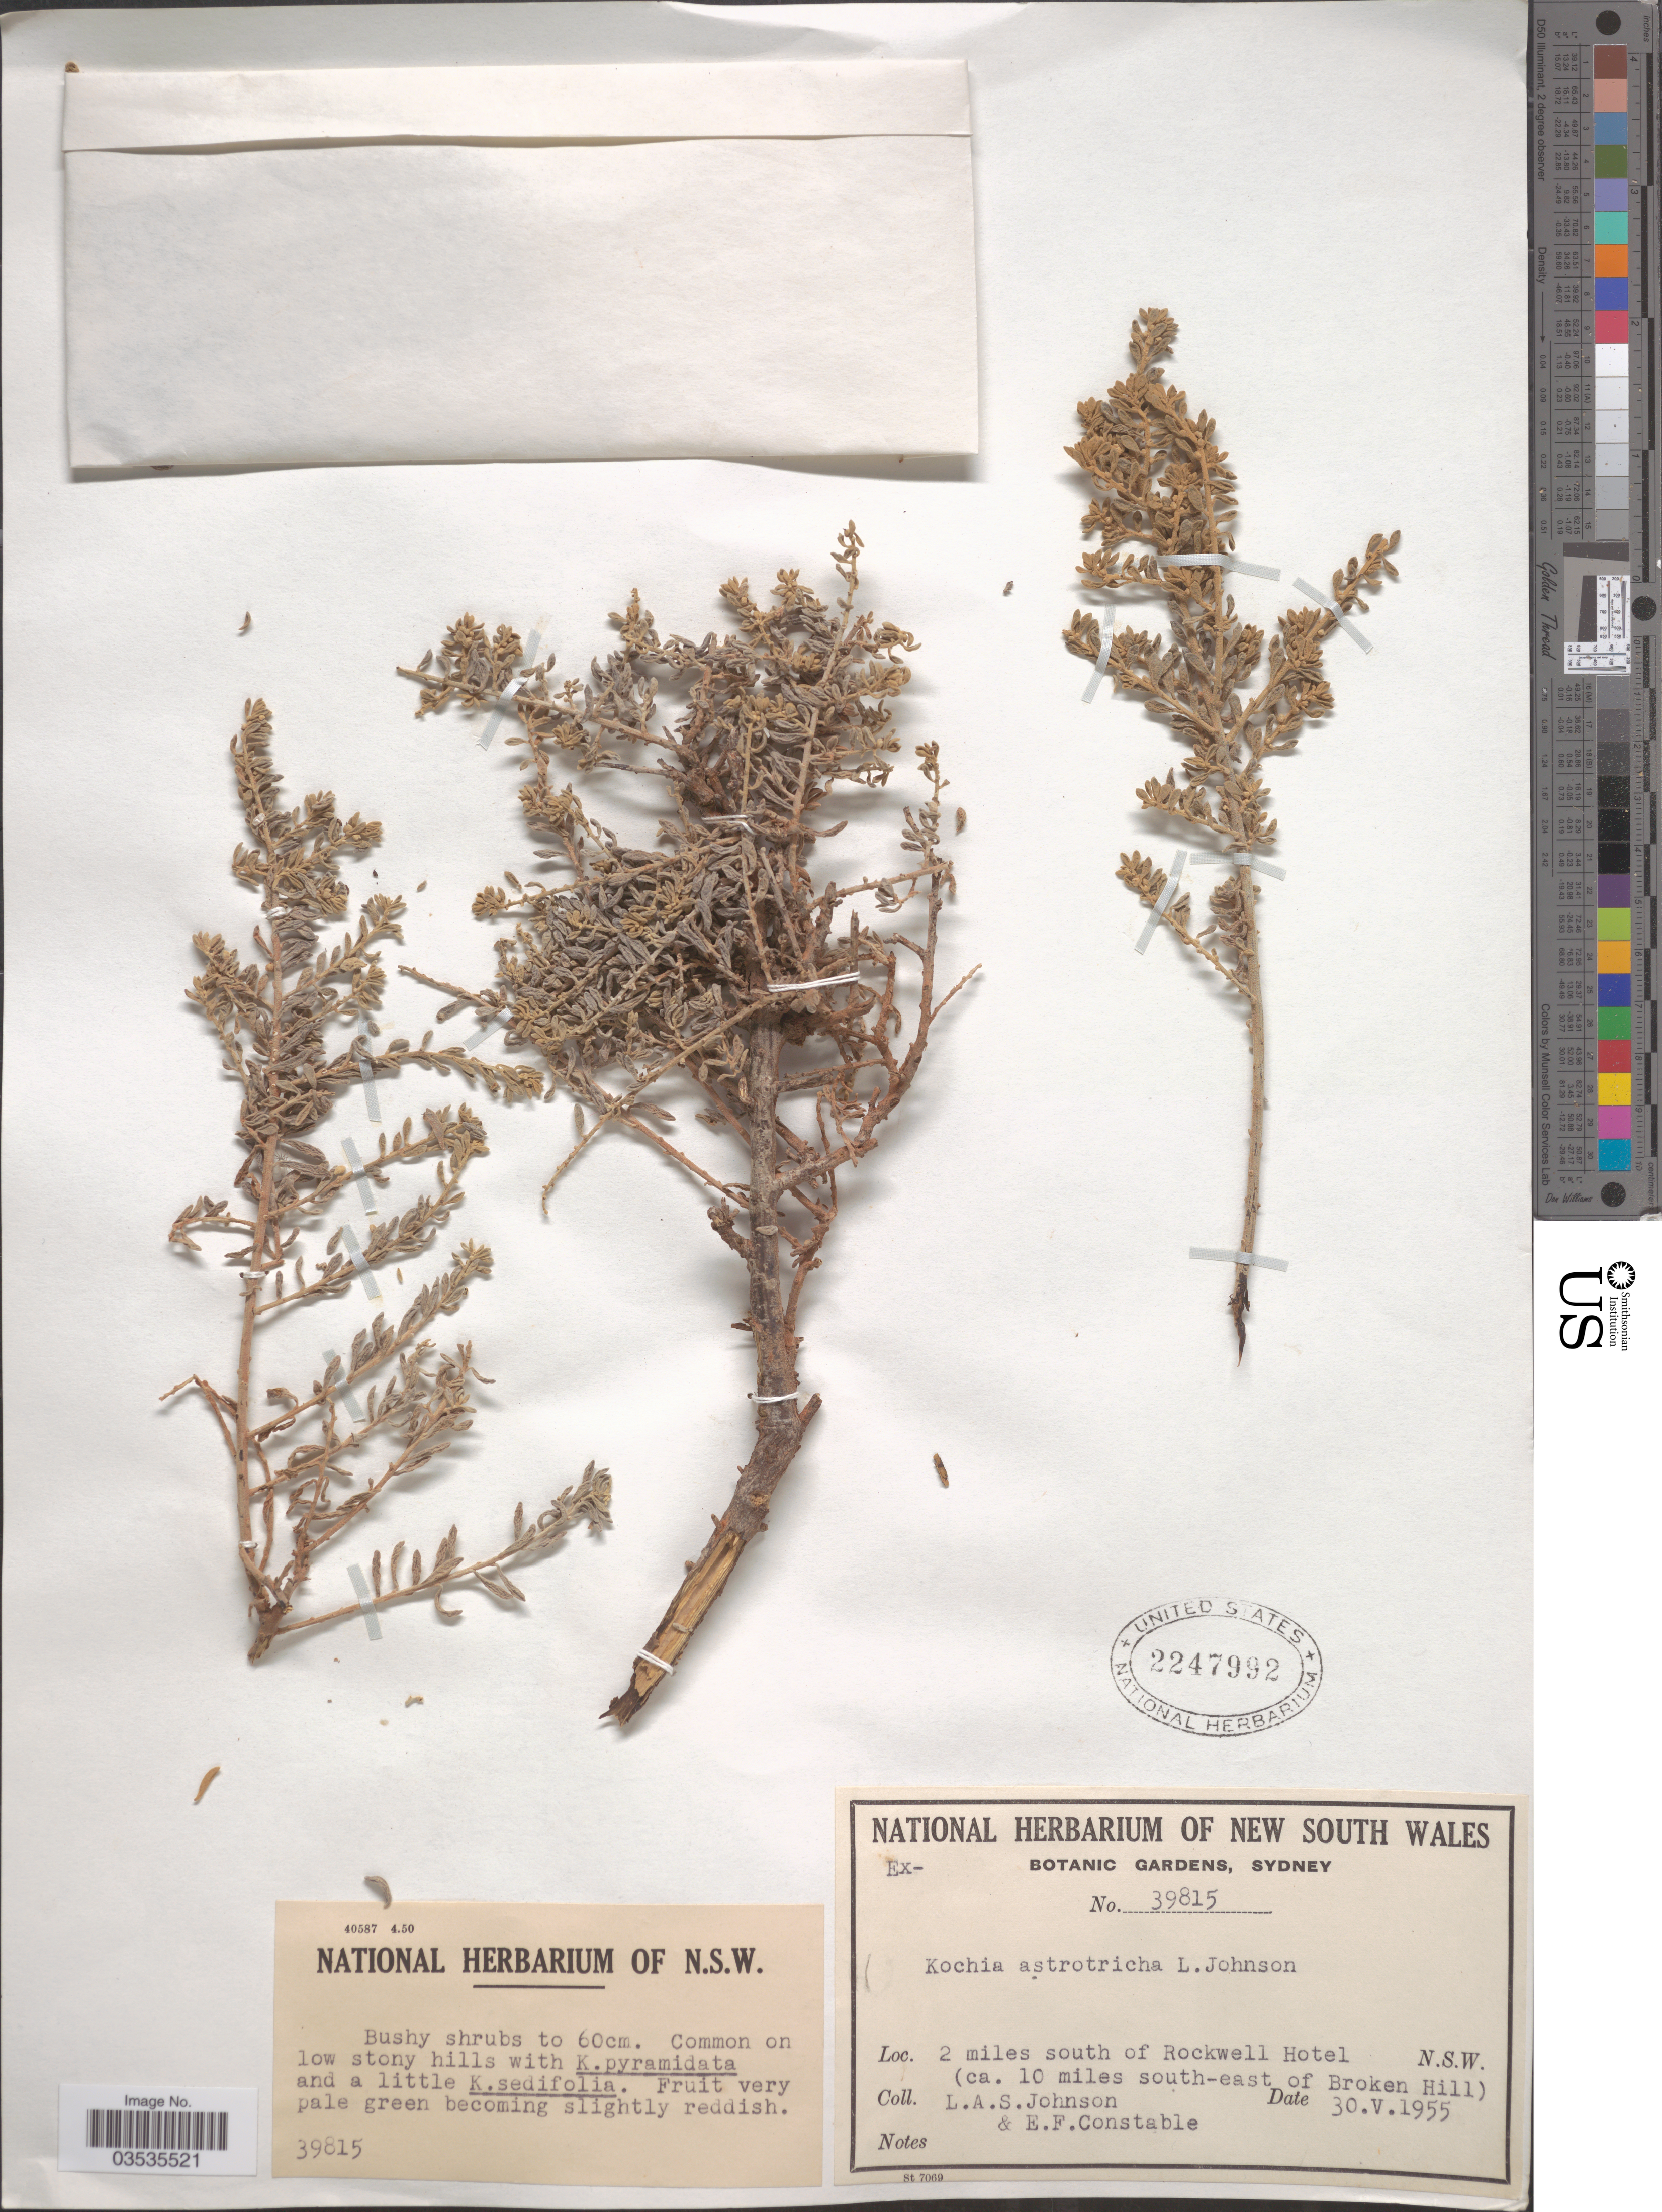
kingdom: Plantae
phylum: Tracheophyta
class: Magnoliopsida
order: Caryophyllales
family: Amaranthaceae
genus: Maireana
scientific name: Maireana astrotricha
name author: (L.A.S. Johnson) Paul G. Wilson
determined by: Wilson, Paul G.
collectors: L. A. S. Johnson & E. F. Constable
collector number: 39815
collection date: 1955-05-30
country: Australia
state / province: New South Wales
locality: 2 miles south of Rockwell Hotel (ca. 10 miles south-east of Broken Hill).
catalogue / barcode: US 2247992